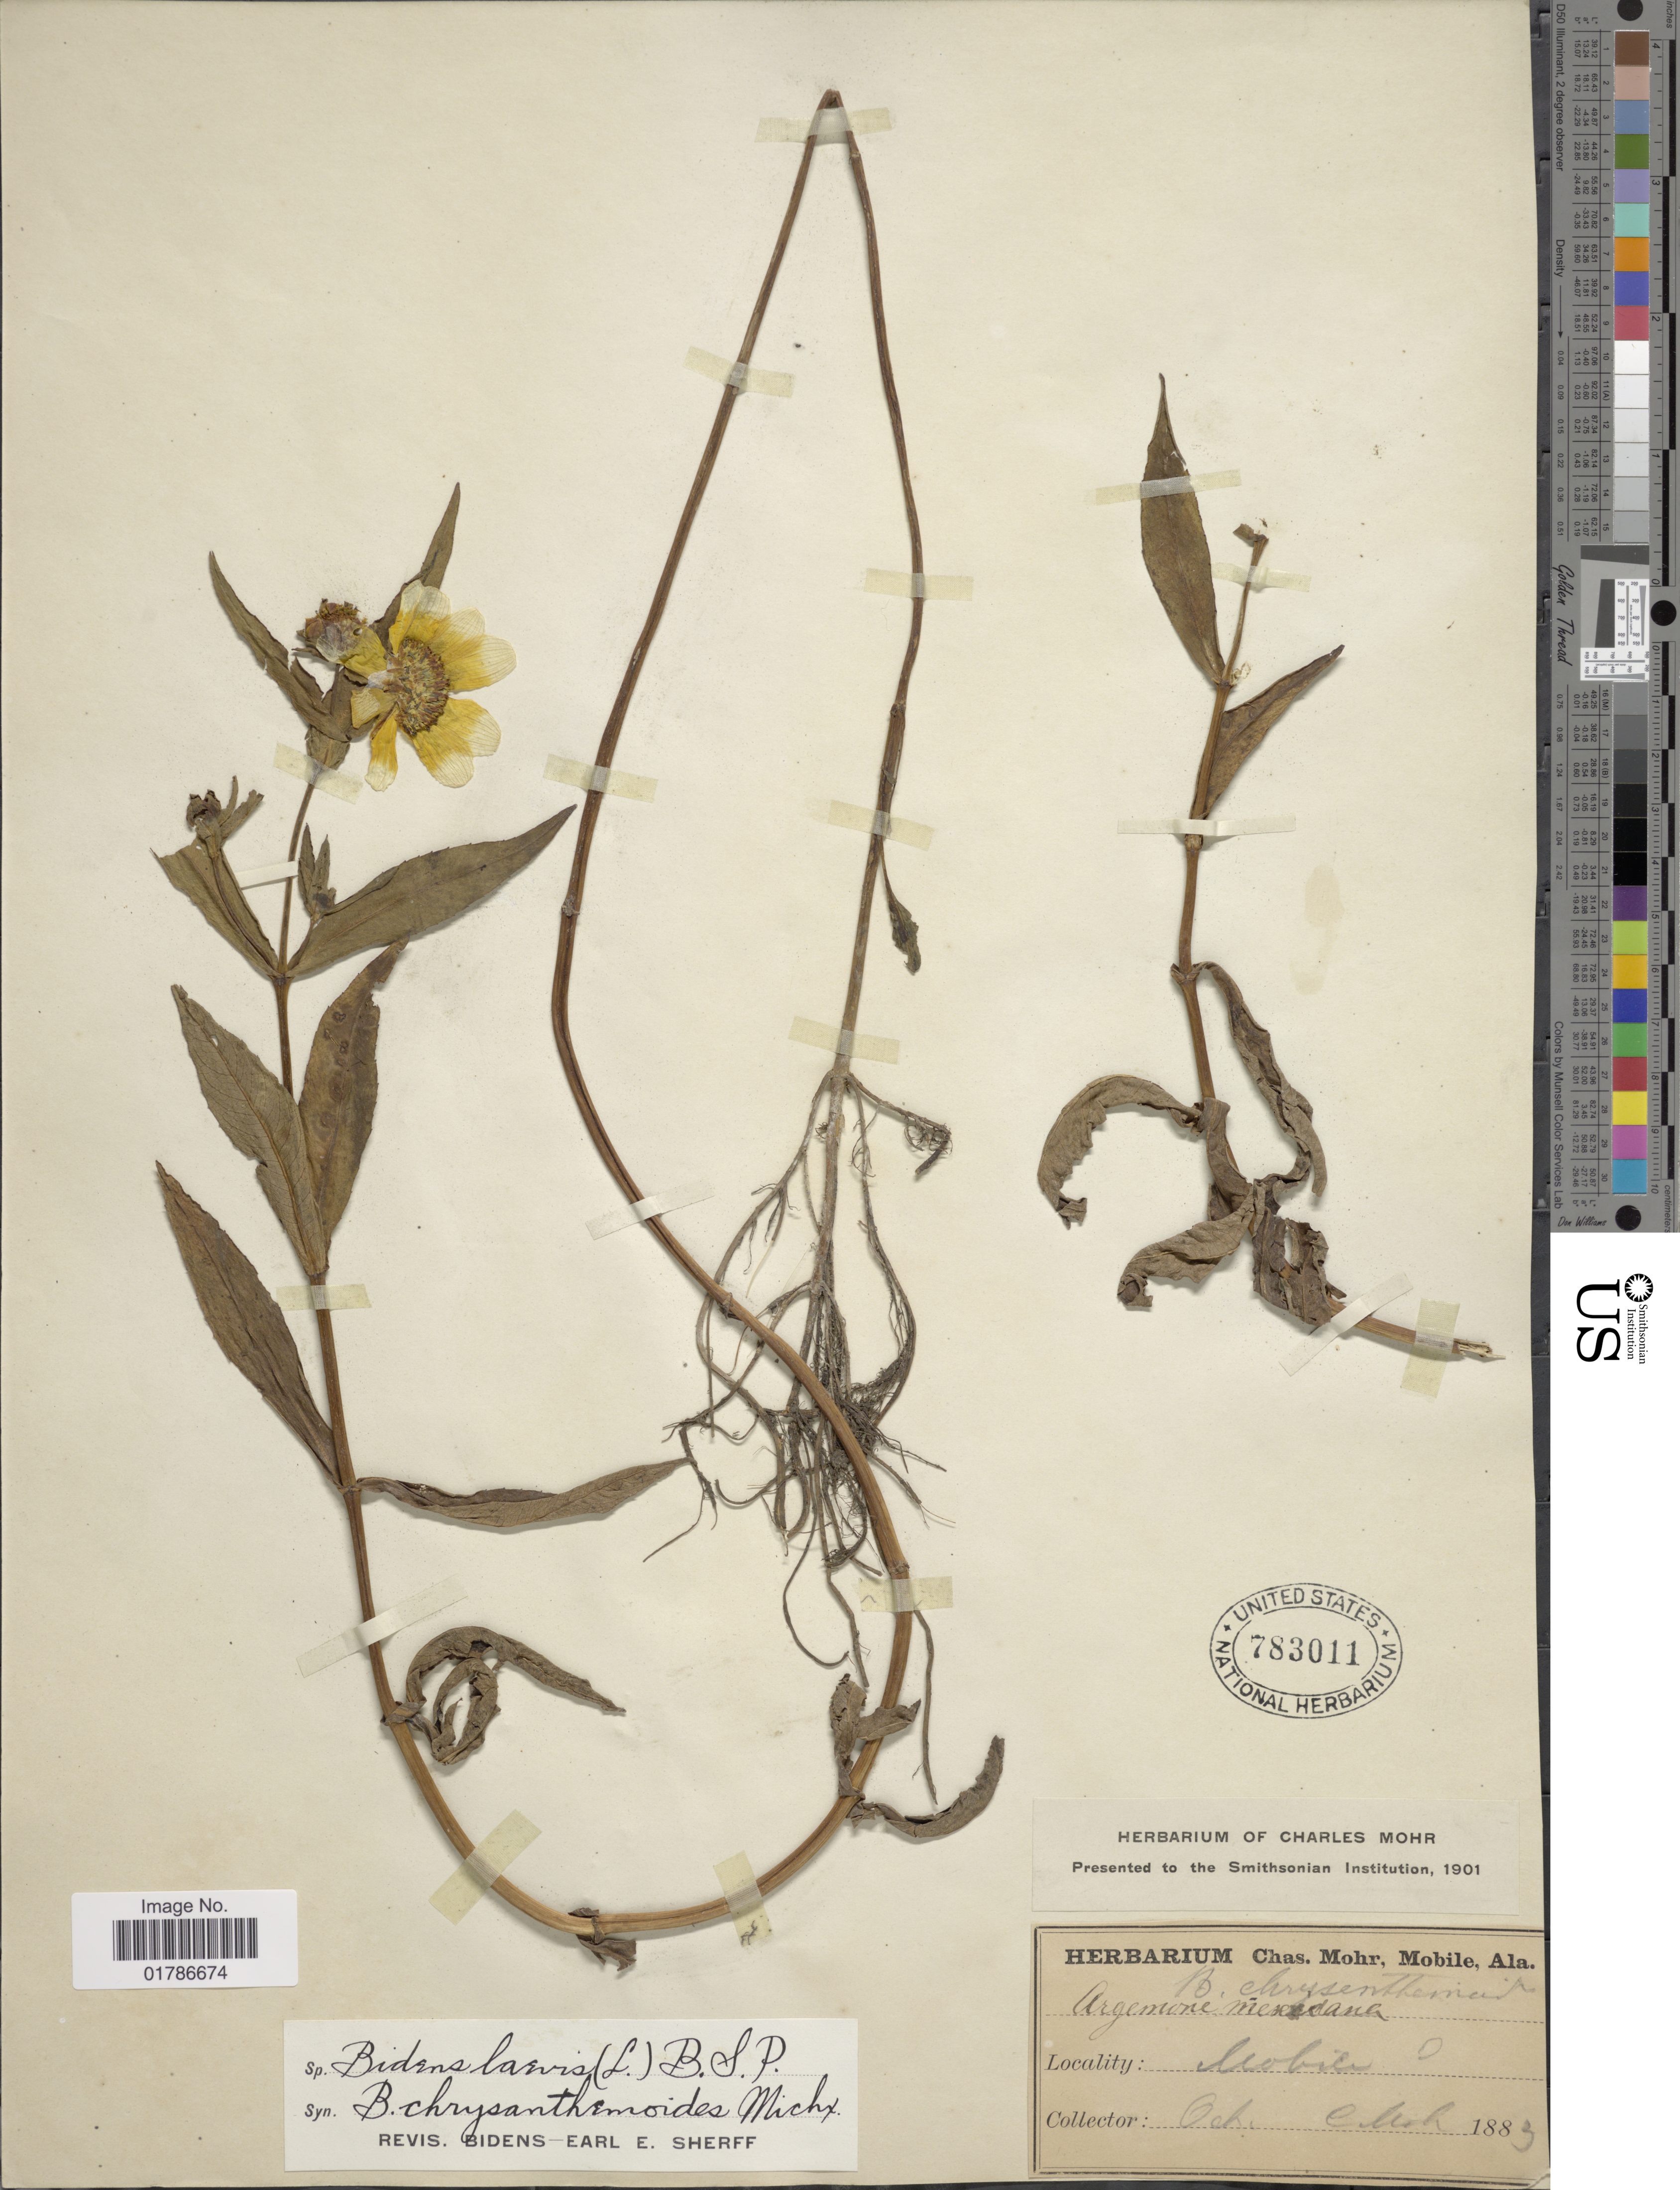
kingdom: Plantae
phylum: Tracheophyta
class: Magnoliopsida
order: Asterales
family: Asteraceae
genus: Bidens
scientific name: Bidens laevis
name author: (L.) Britton, Stearns & Poggenb.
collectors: C. T. Mohr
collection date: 1883-10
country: United States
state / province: Alabama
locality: Mobile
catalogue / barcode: US 783011